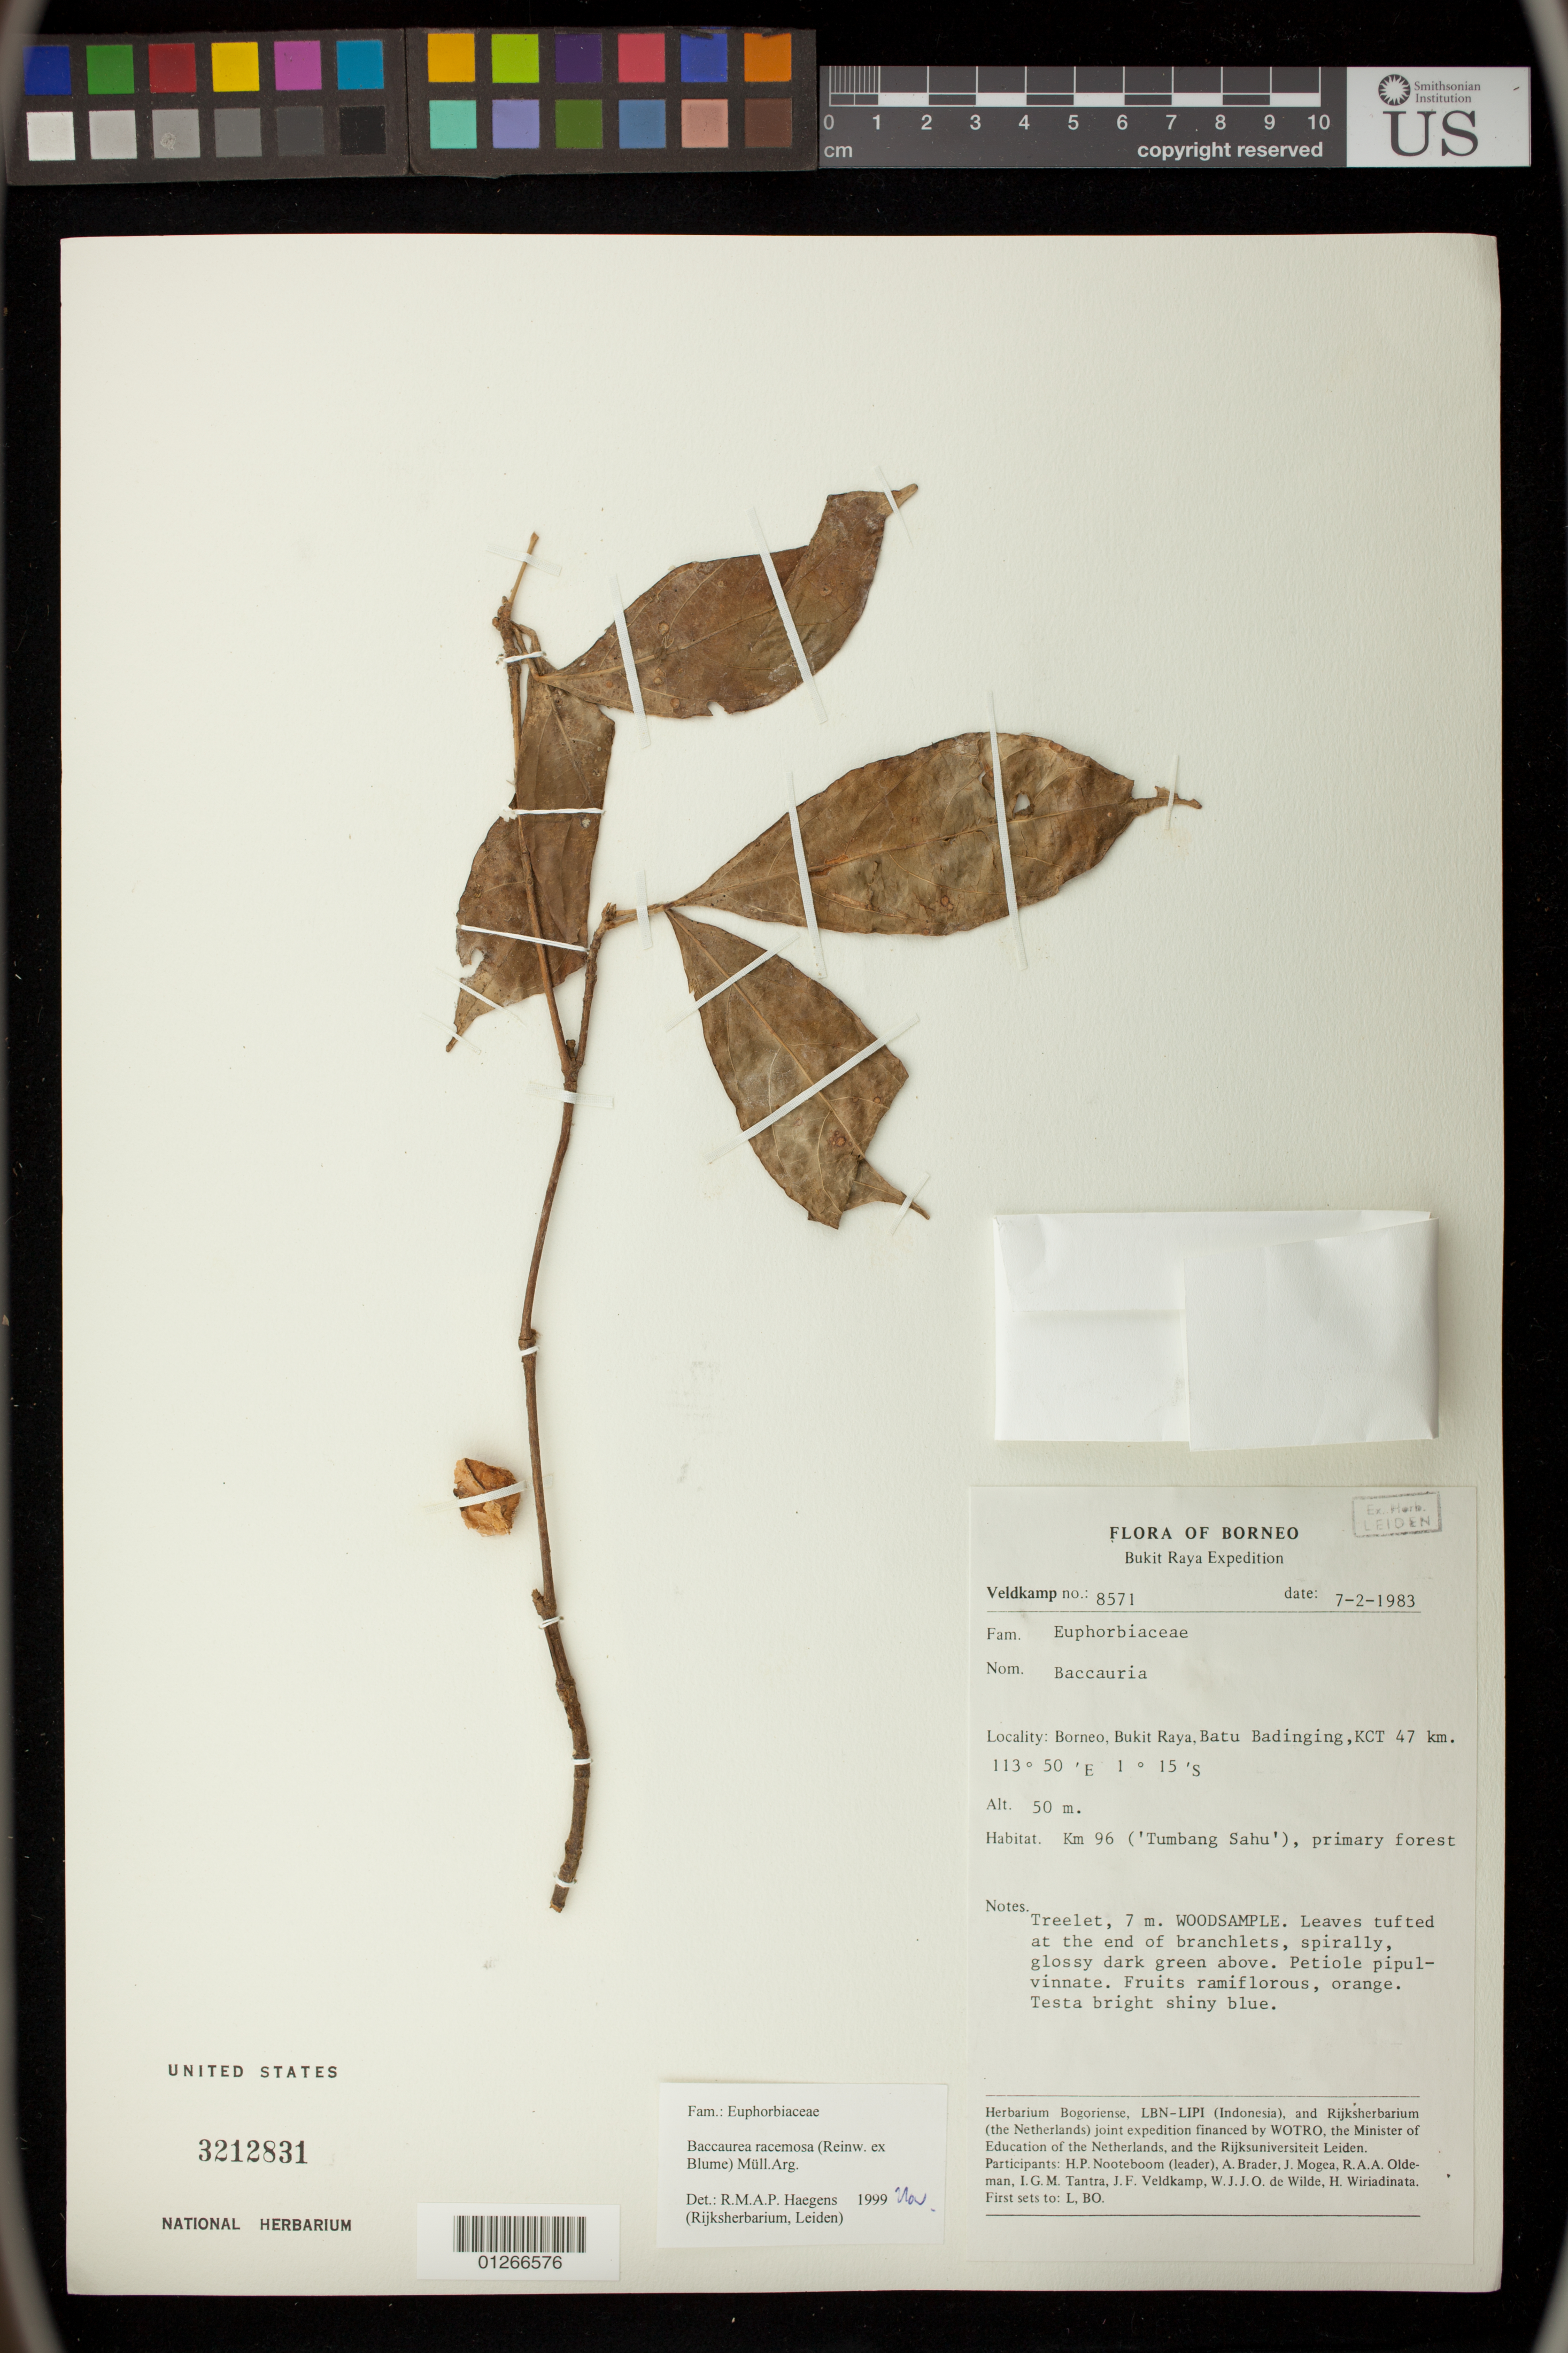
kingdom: Plantae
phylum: Tracheophyta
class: Magnoliopsida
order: Malpighiales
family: Phyllanthaceae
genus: Baccaurea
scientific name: Baccaurea racemosa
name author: (Reinw.) Müll. Arg.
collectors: J. F. Veldkamp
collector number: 8571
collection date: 1983-02-07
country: Indonesia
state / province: Kalimantan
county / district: Kalimantan Tengah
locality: Borneo, Bukit Raya, Batu Badinging, KCT 47 km.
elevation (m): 50